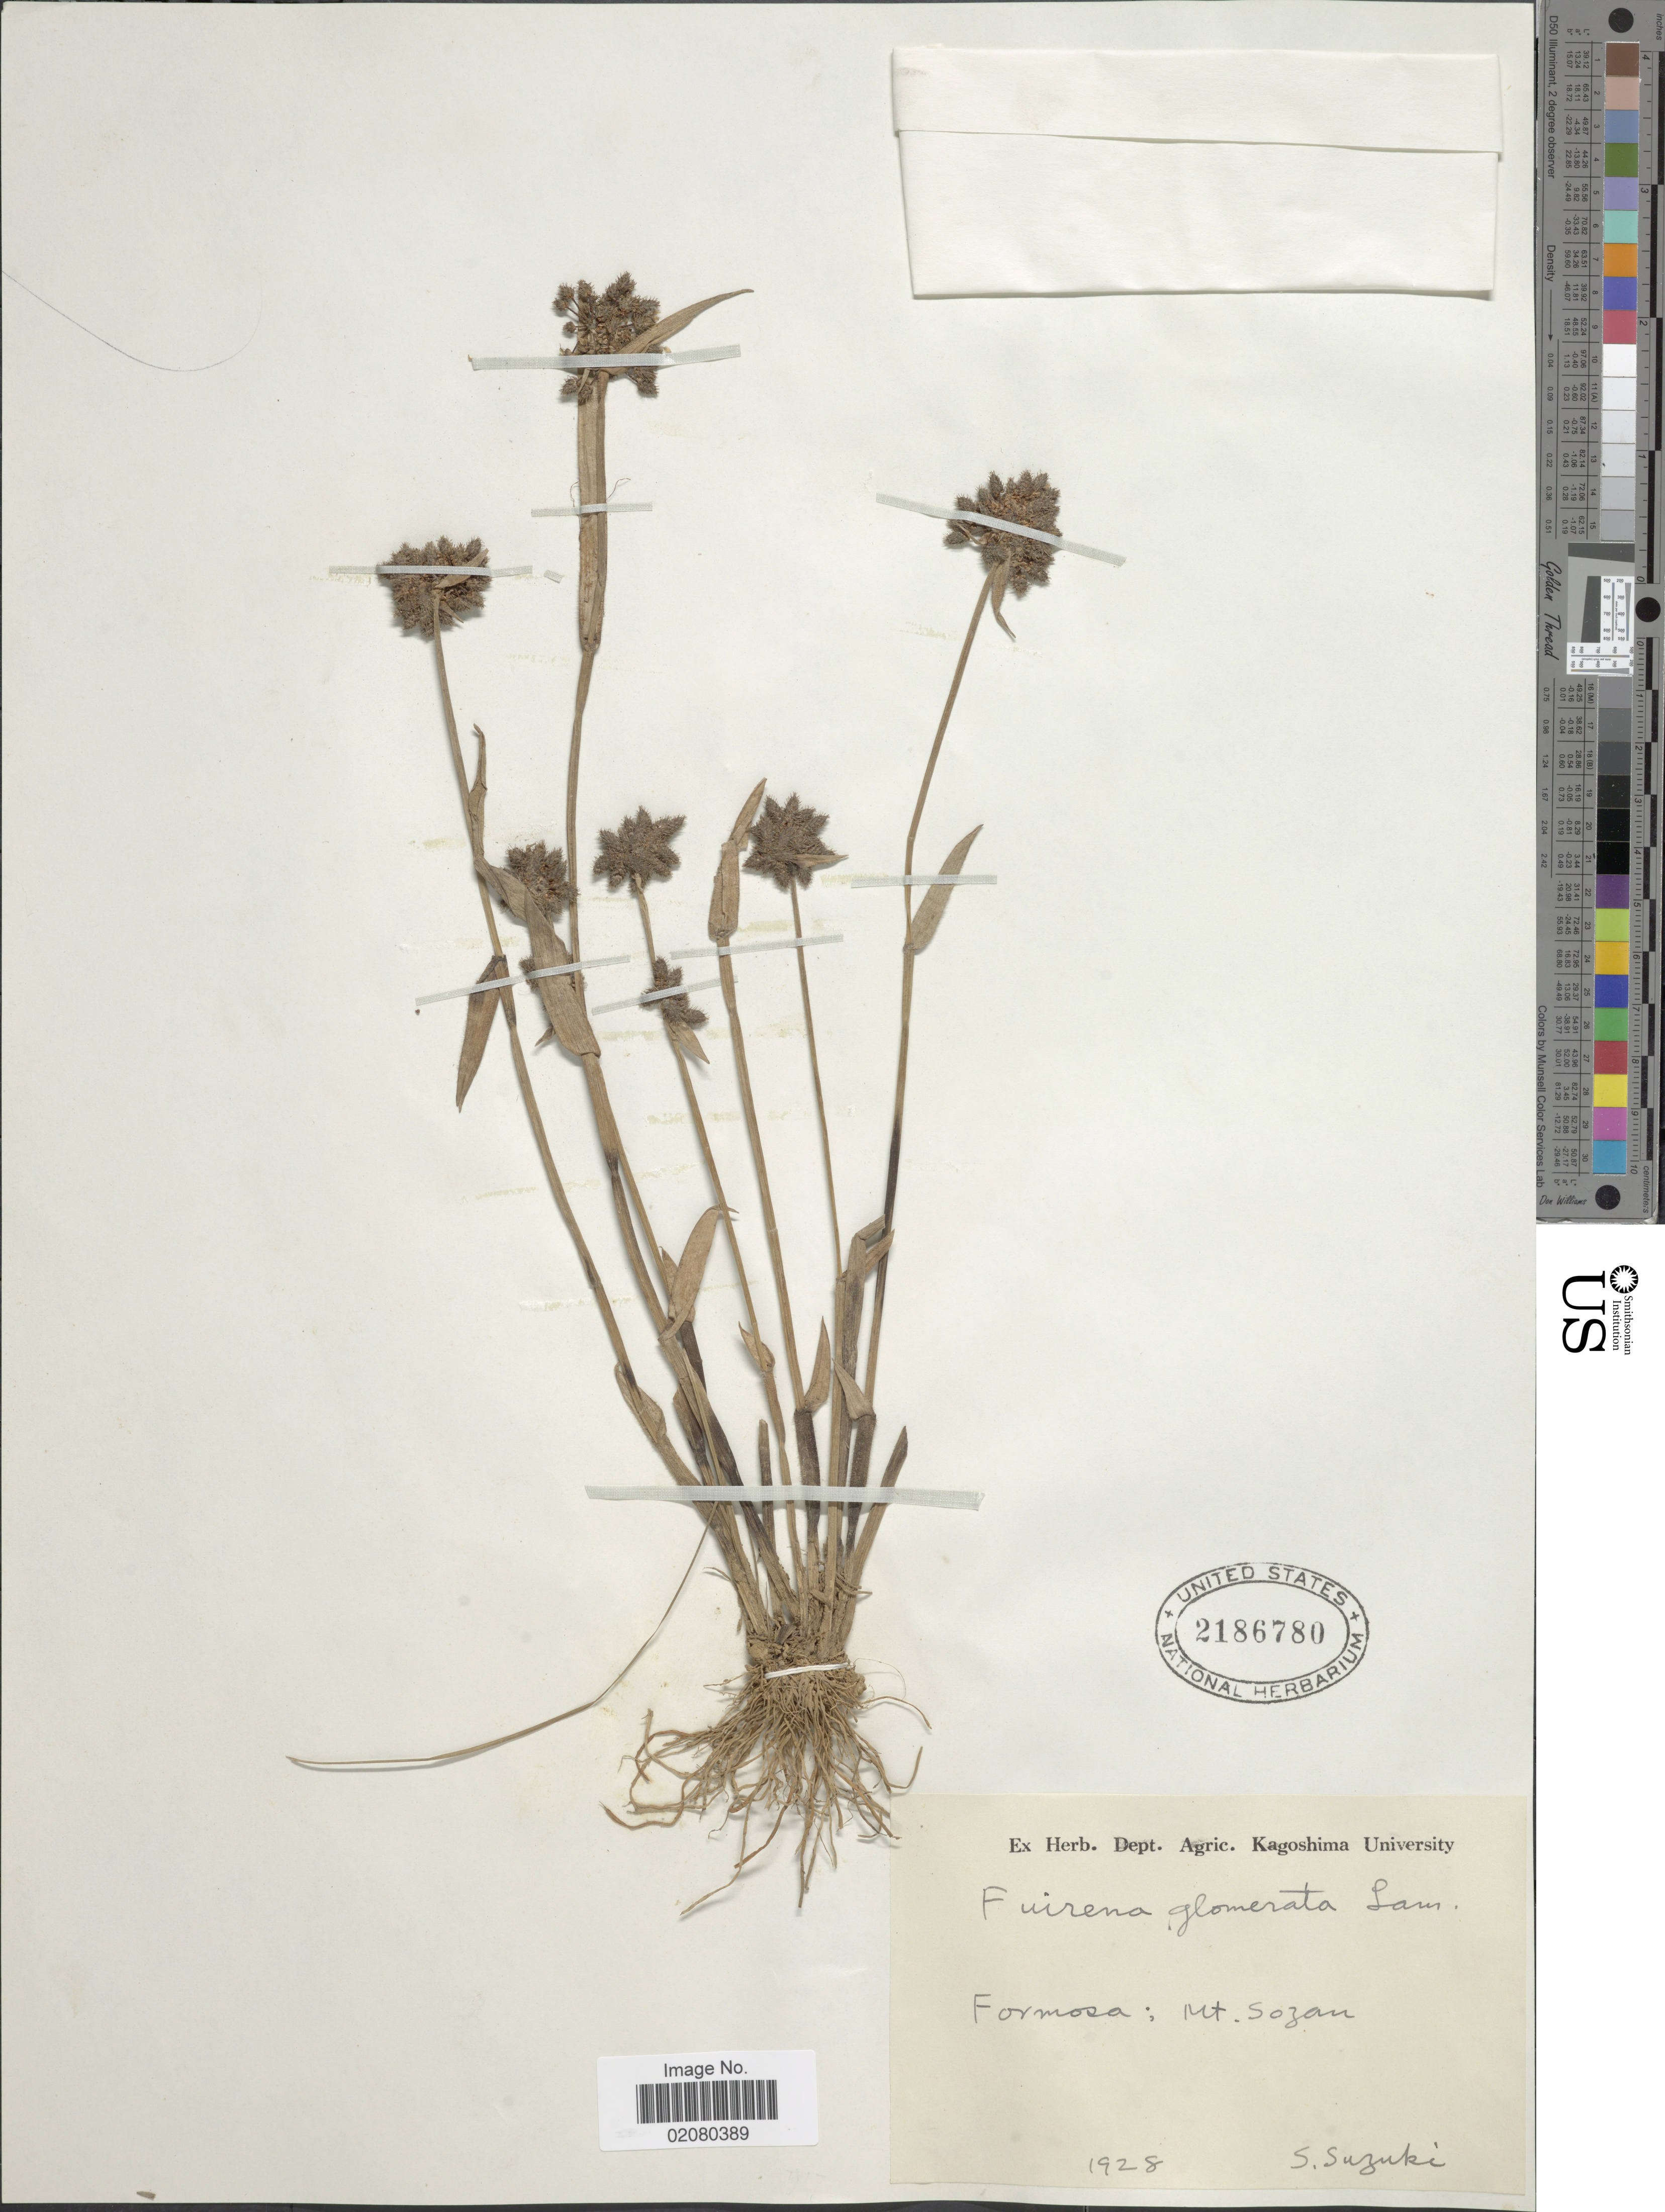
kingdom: Plantae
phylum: Tracheophyta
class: Liliopsida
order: Poales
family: Cyperaceae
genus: Fuirena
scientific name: Fuirena ciliaris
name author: (L.) Roxb.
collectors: S. Suzuki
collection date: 1928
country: Taiwan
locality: Formosa: Mt. Sozan [interpreted].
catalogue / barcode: US 2186780